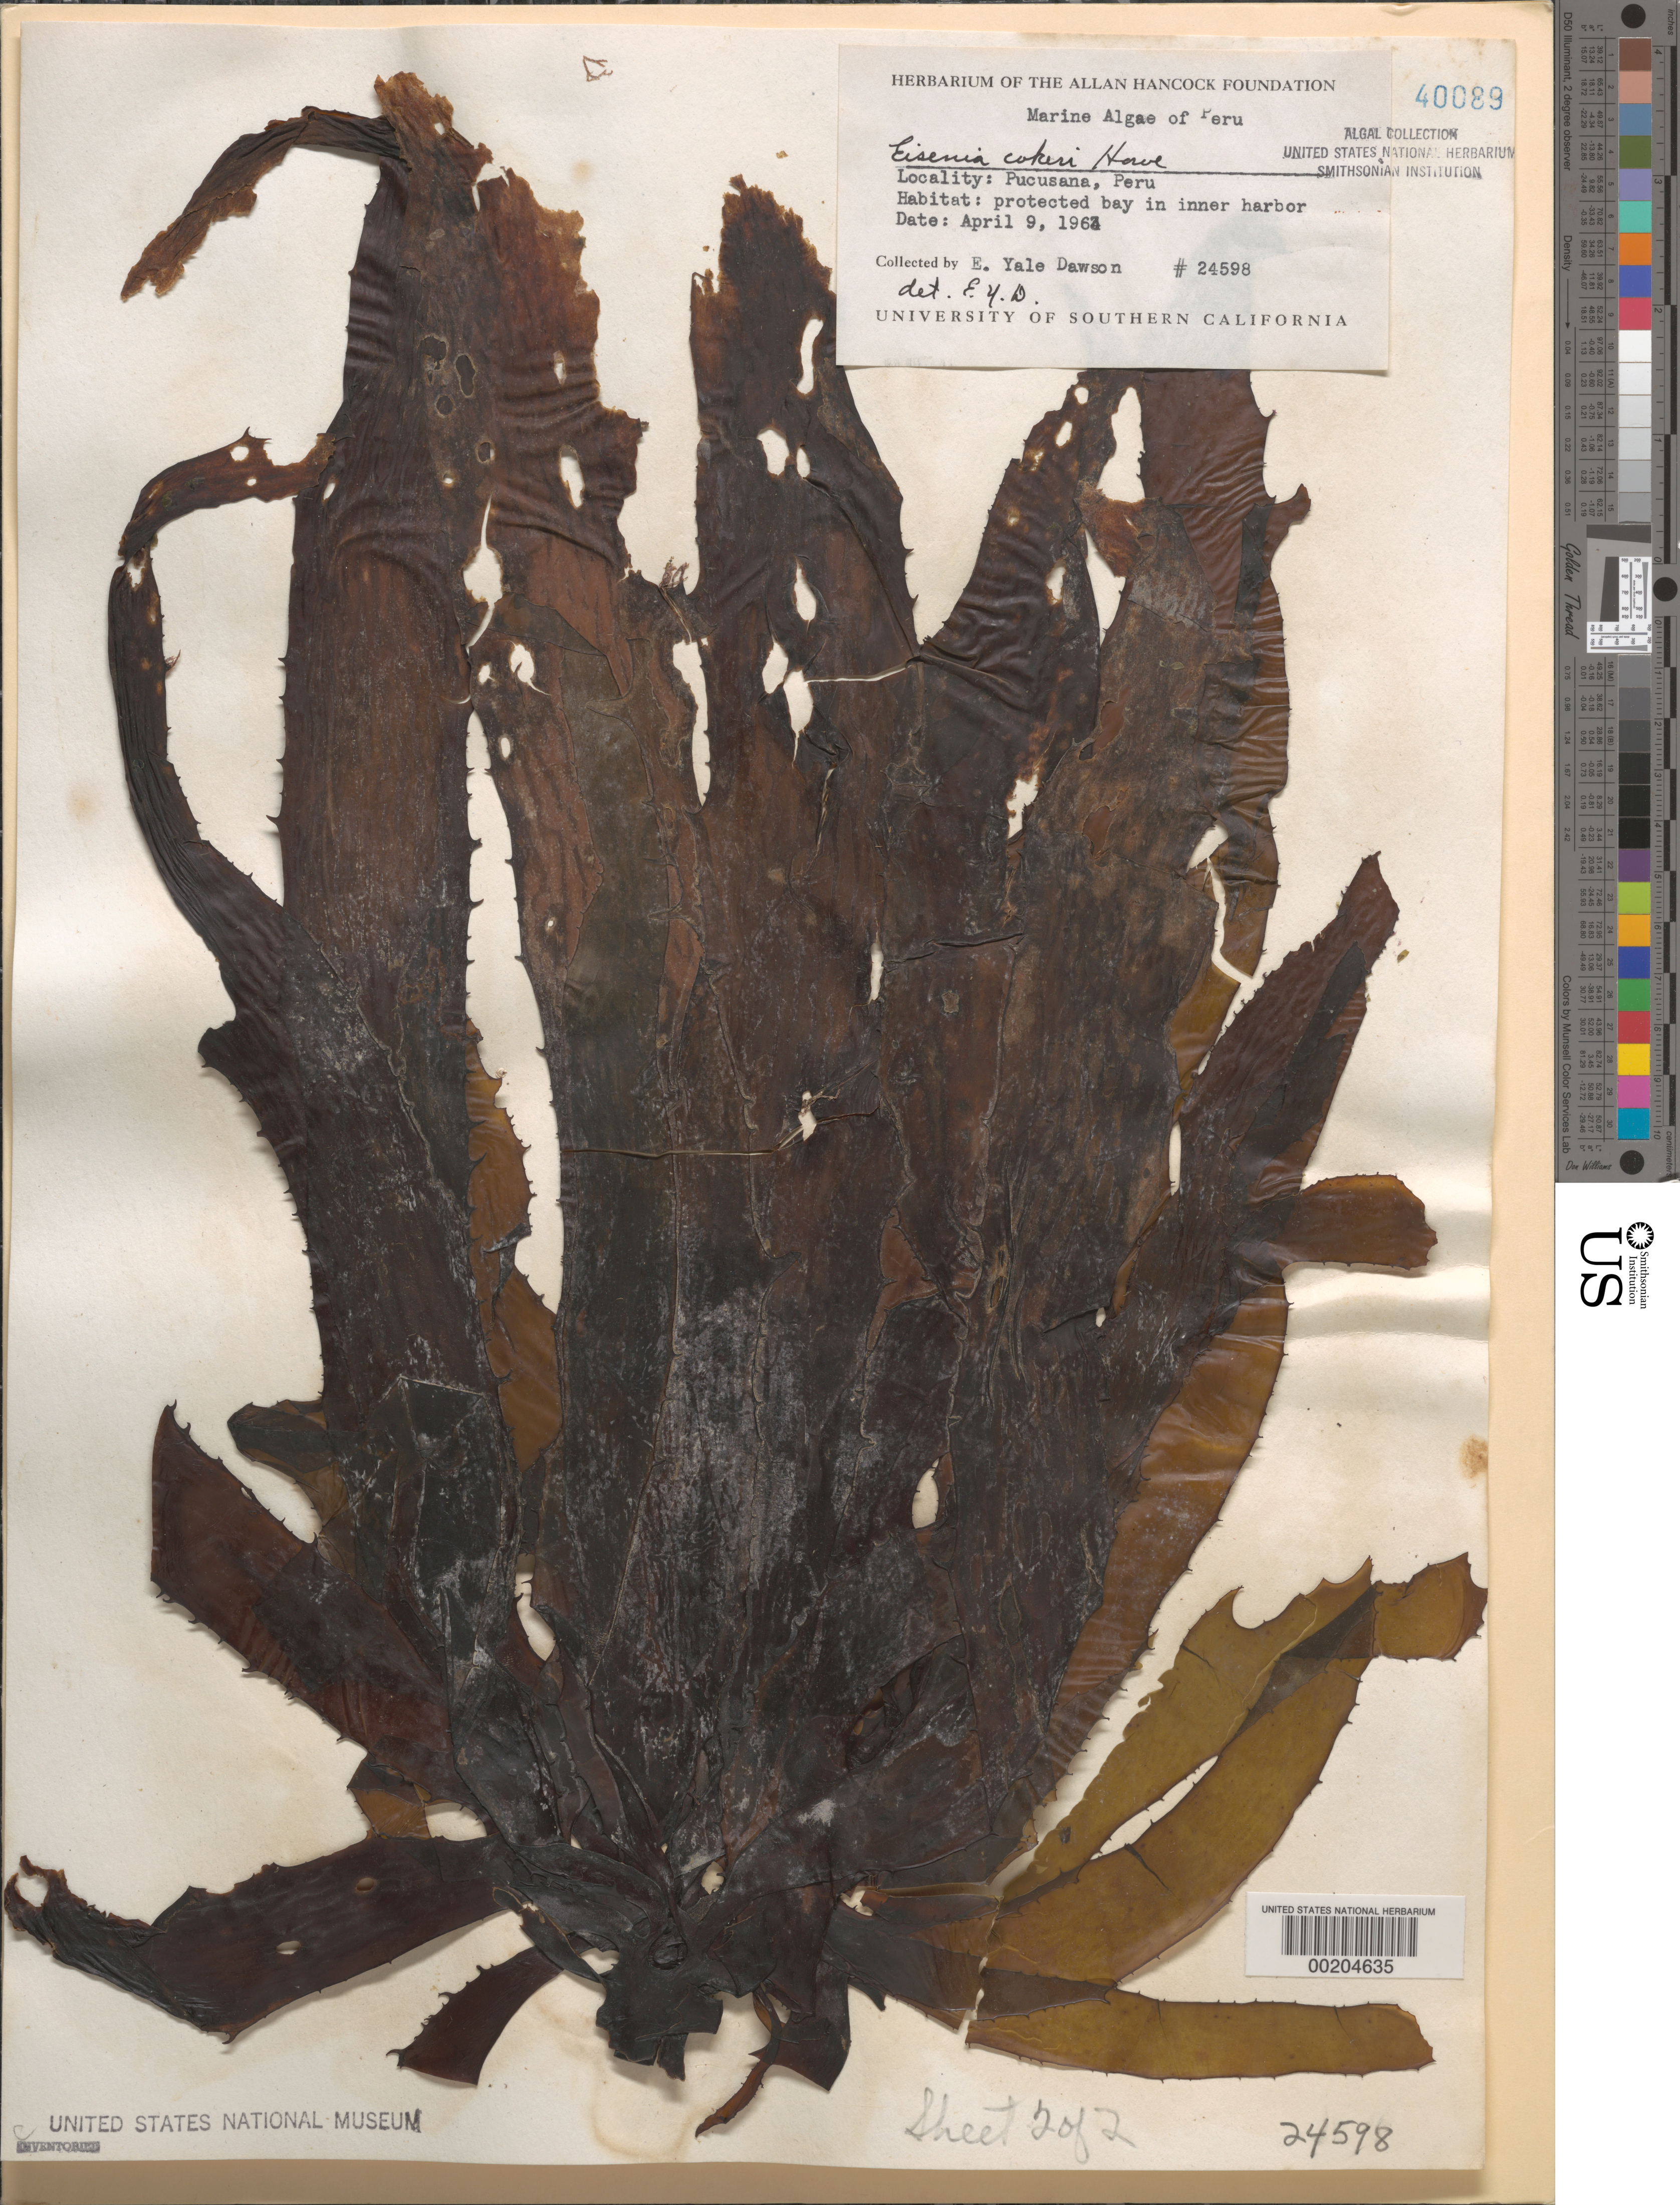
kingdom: Chromista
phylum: Ochrophyta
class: Phaeophyceae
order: Laminariales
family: Lessoniaceae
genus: Eisenia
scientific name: Eisenia cokeri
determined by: Dawson, E. Y.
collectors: E. Y. Dawson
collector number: EYD 24598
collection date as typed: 09 Apr 1963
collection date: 1963-04-09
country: Peru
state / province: Lima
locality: Pucusana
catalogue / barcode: US 40089